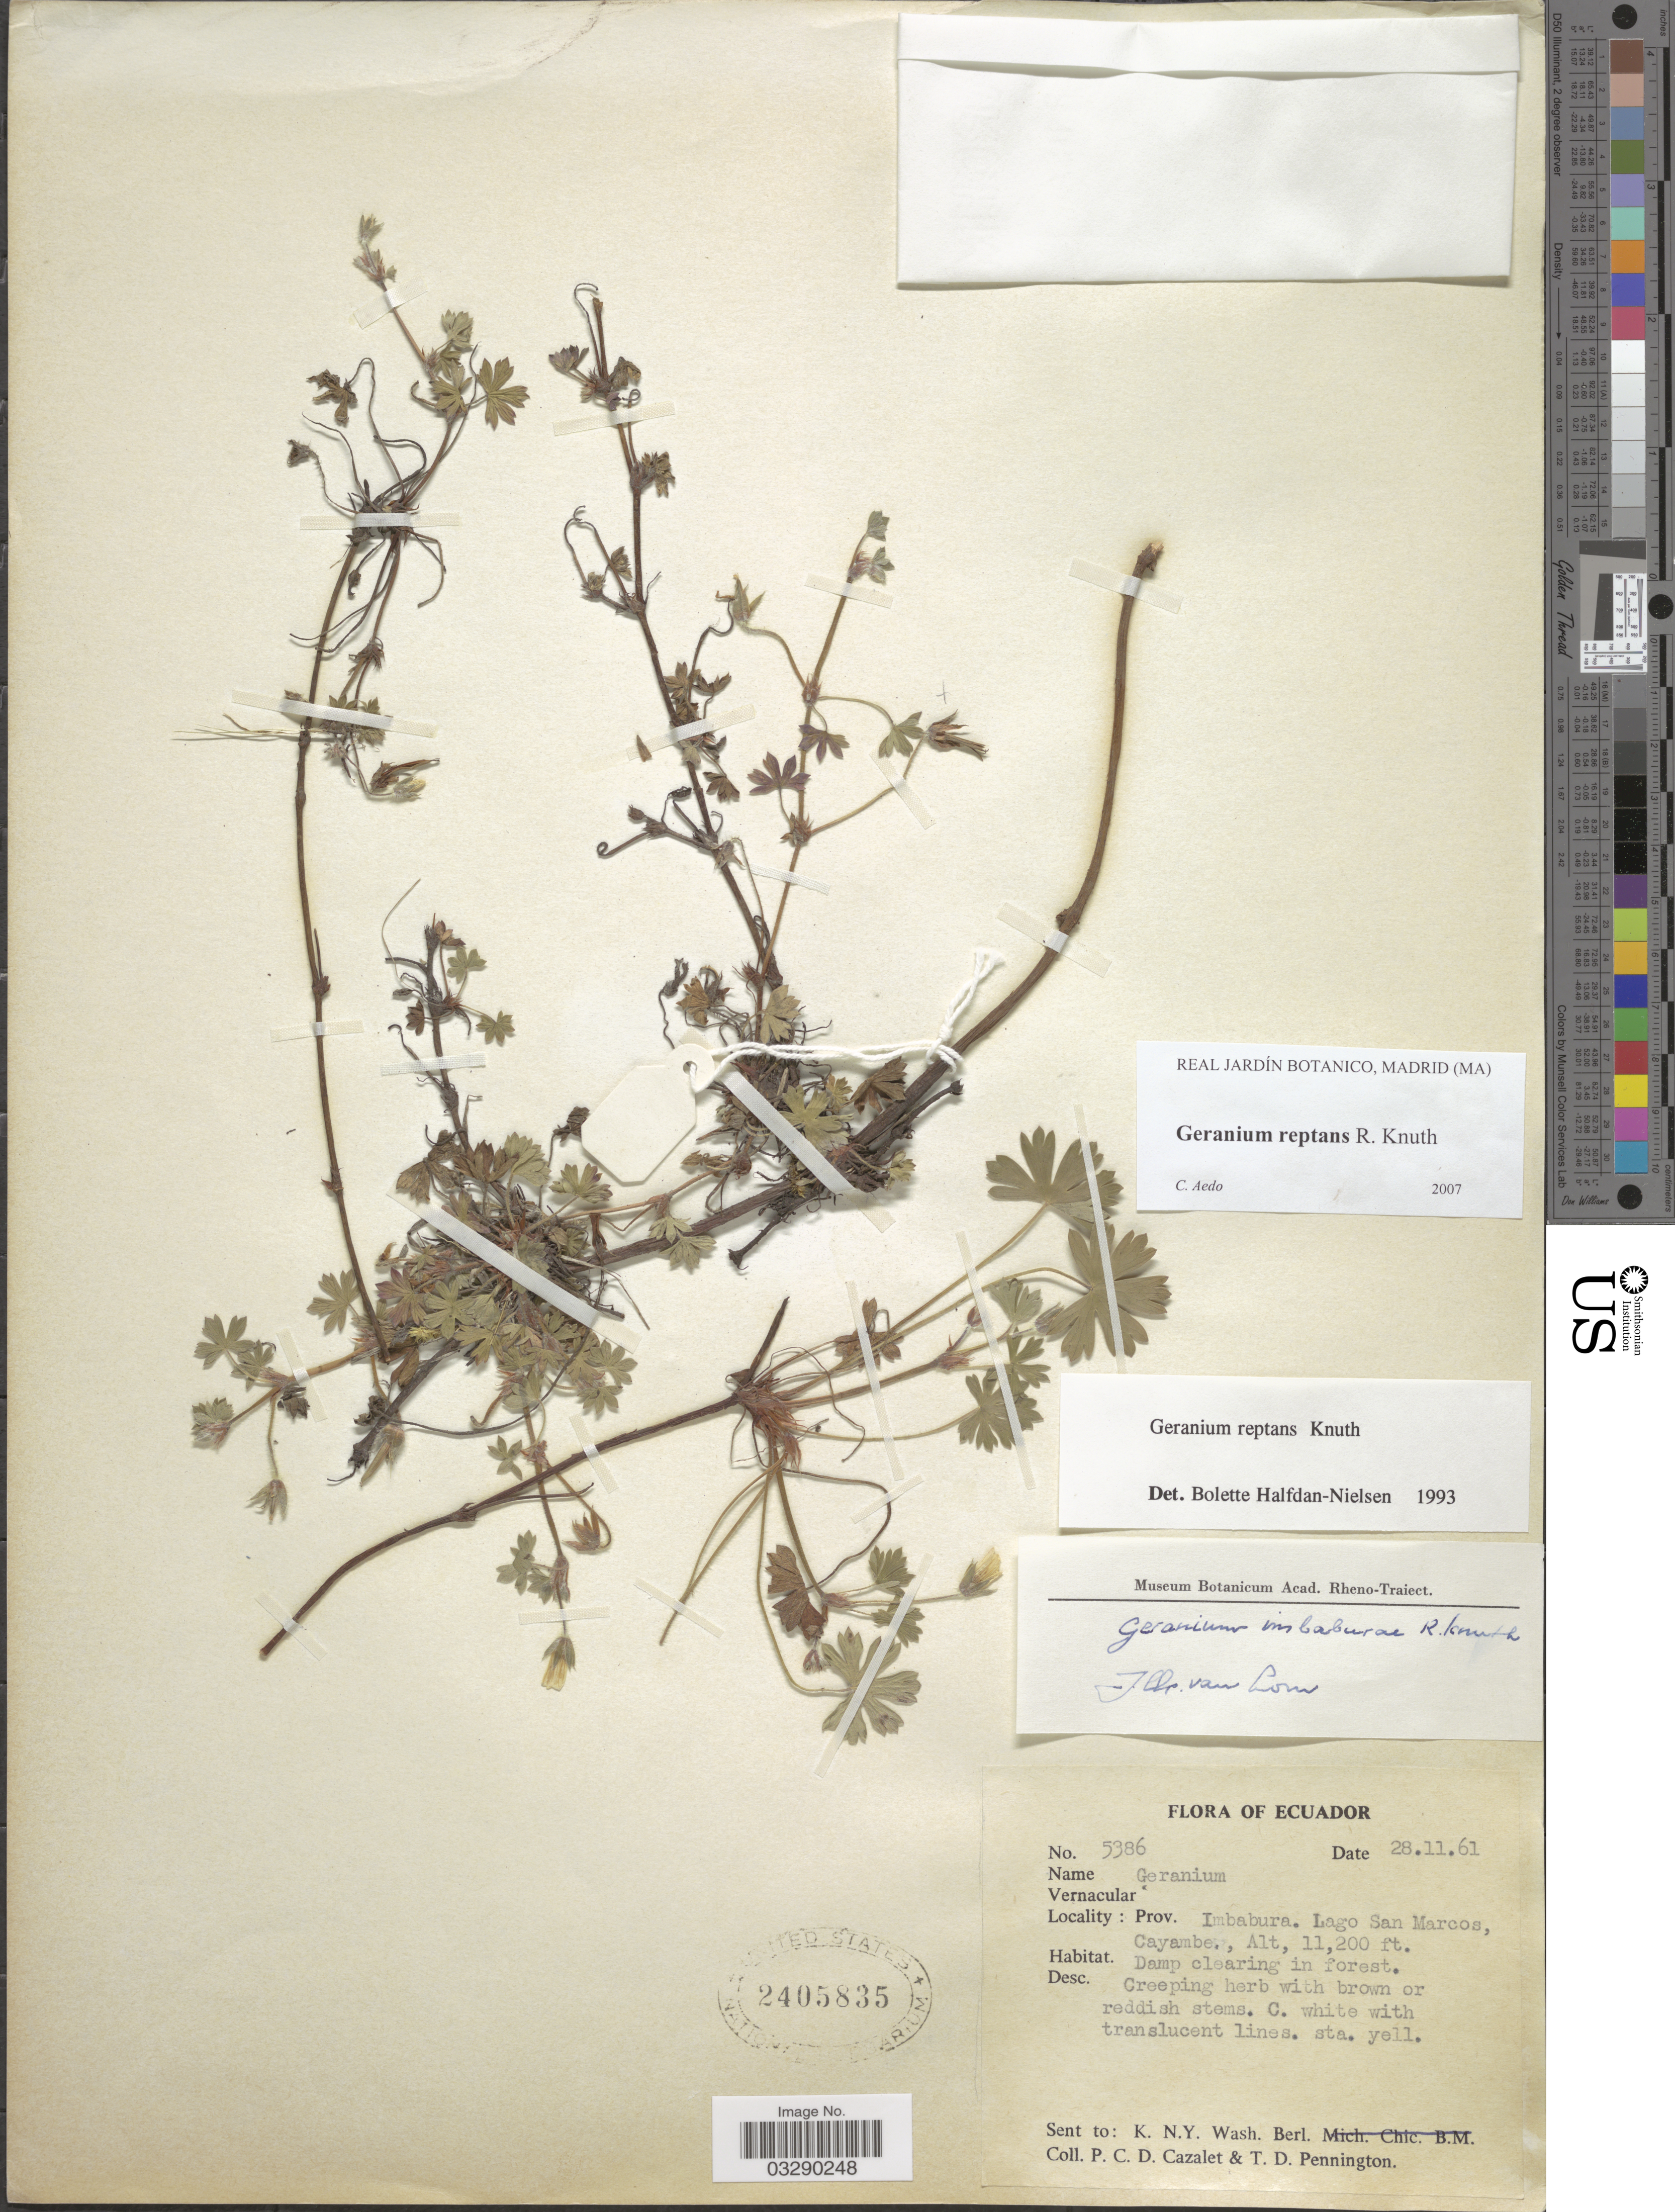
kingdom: Plantae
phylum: Tracheophyta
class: Magnoliopsida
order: Geraniales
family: Geraniaceae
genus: Geranium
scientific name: Geranium reptans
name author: R. Knuth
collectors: P. C. D. Cazalet & T. D. Pennington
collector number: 5386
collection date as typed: Transcribed d/m/y: 28/11/61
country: Ecuador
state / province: Imbabura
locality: Lago San Marcos, Cayambe.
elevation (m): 3414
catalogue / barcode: US 2405835